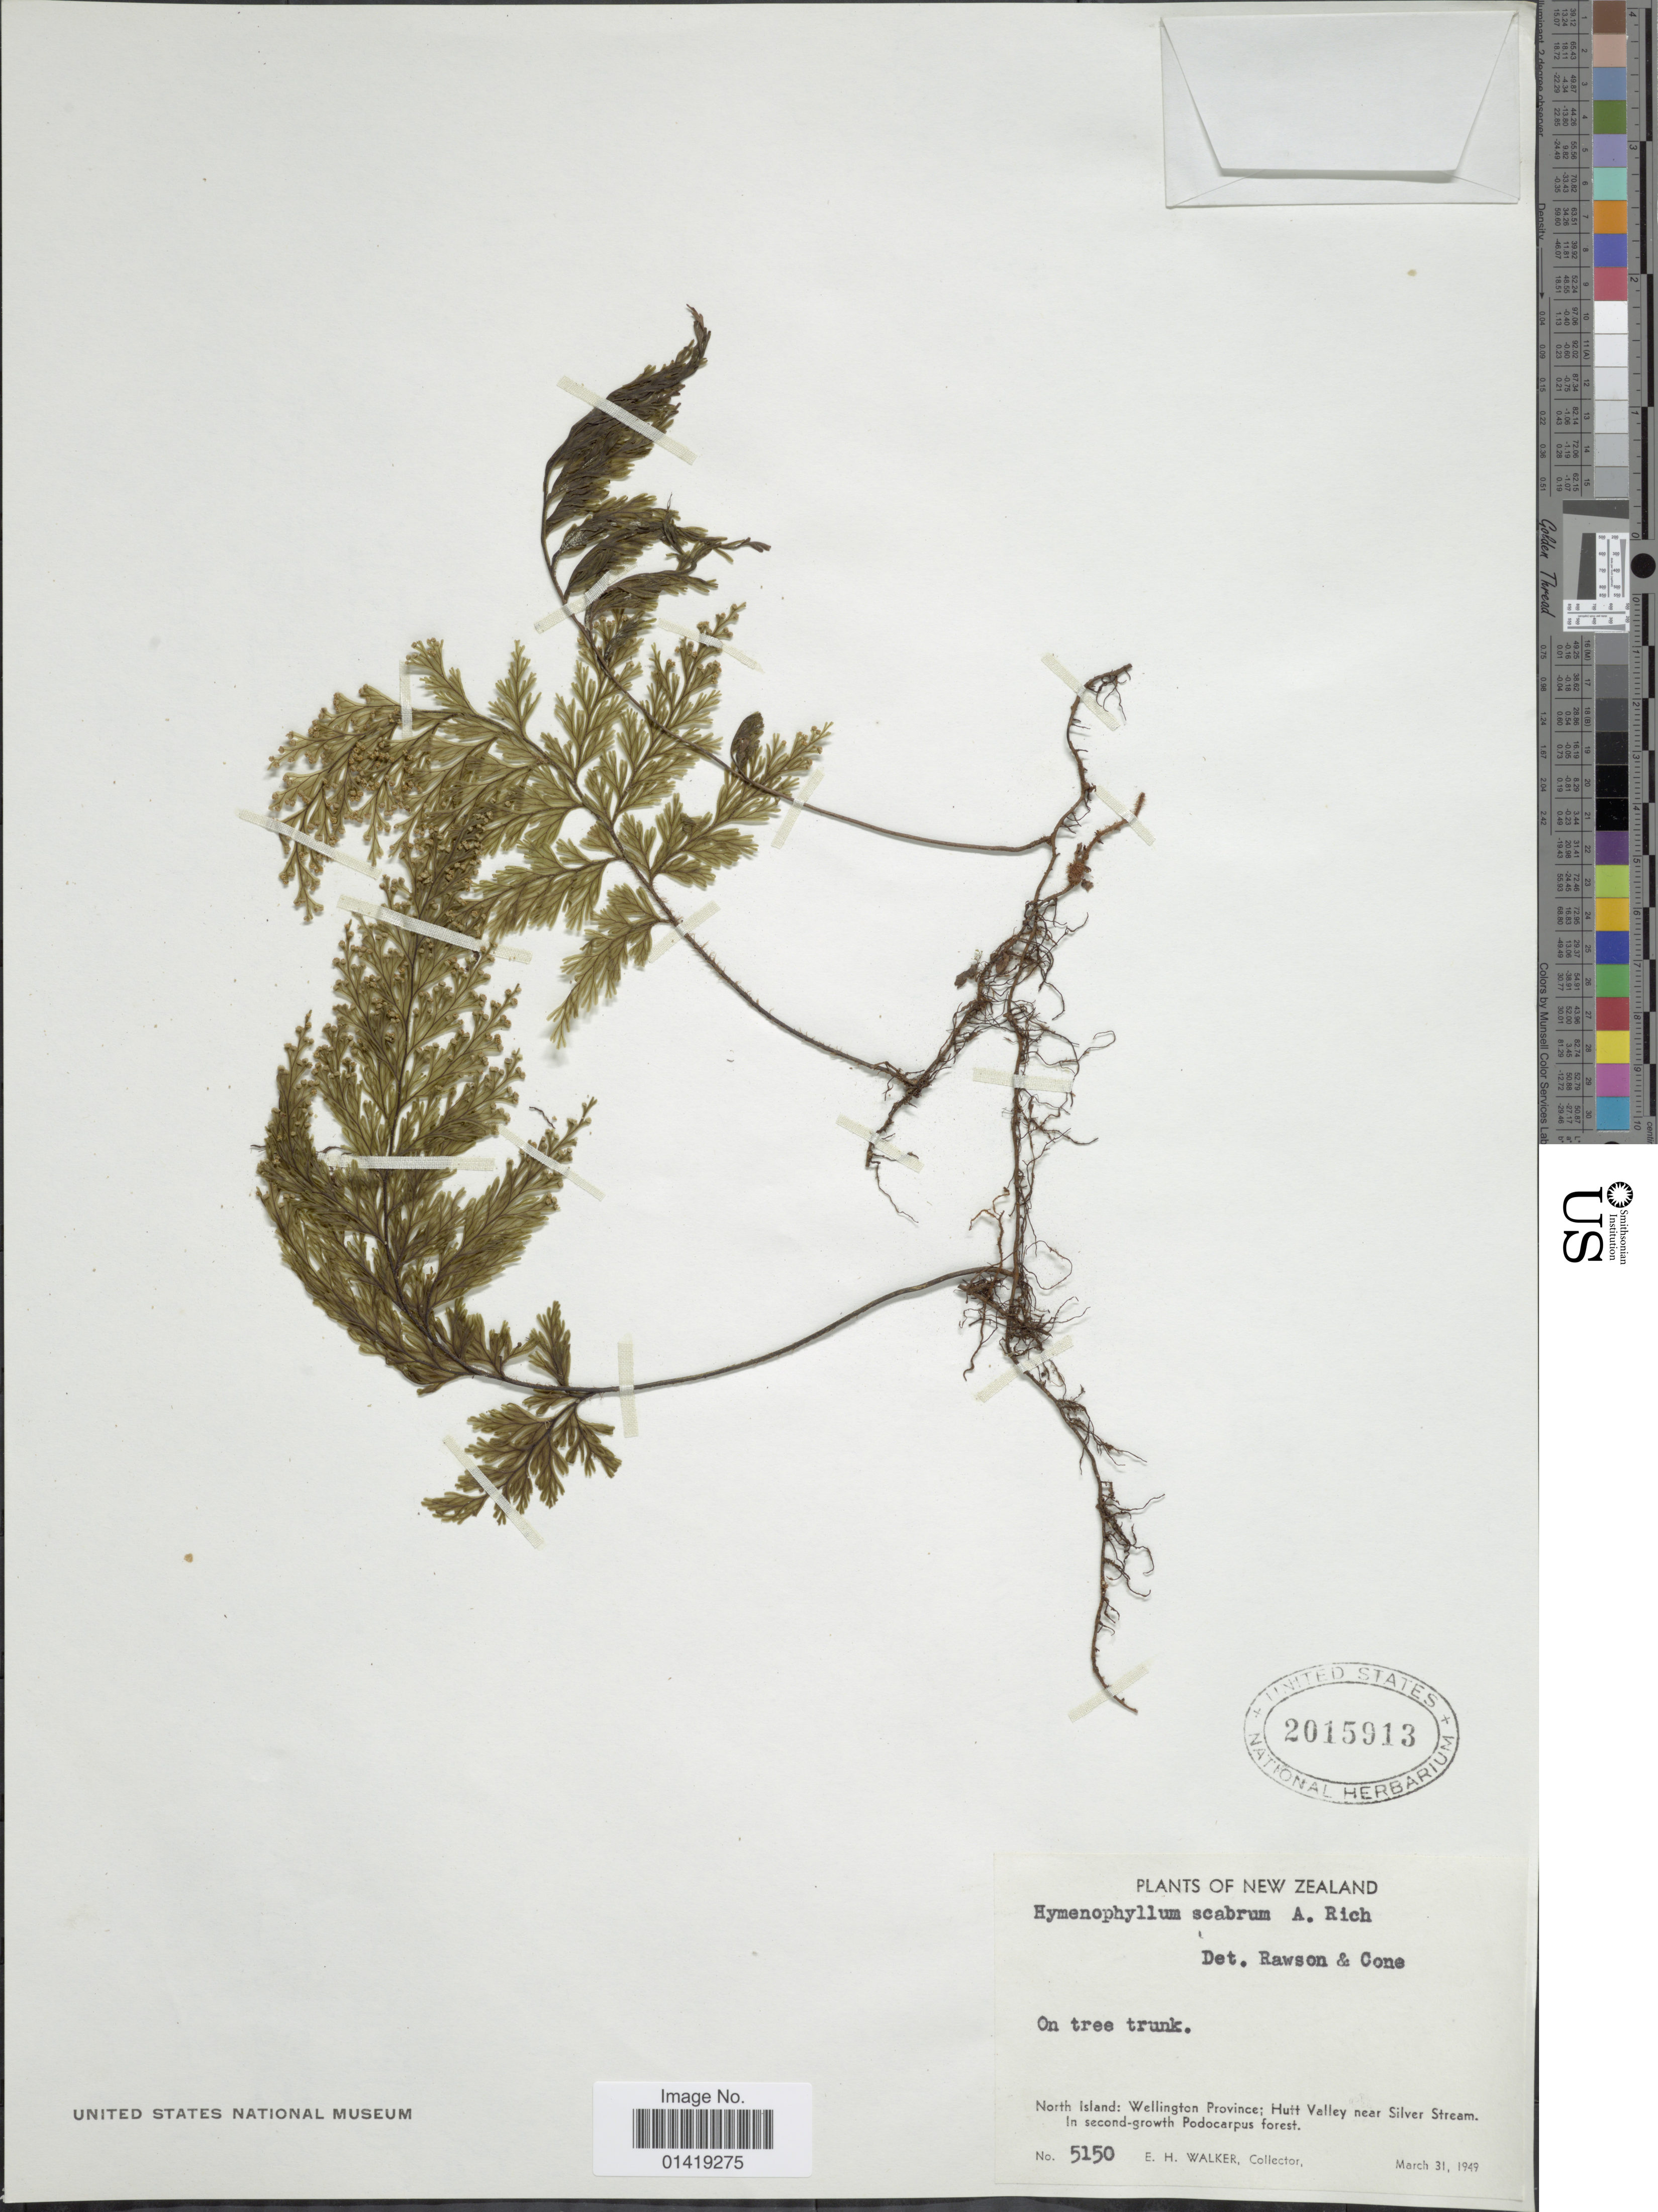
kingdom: Plantae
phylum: Tracheophyta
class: Polypodiopsida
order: Hymenophyllales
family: Hymenophyllaceae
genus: Hymenophyllum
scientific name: Hymenophyllum scabrum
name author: A. Rich.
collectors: E. H. Walker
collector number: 5150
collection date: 1949-03-31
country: New Zealand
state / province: Wellington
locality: North Island: Wellington province; Hutt valley near Silver Stream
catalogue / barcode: US 2015913